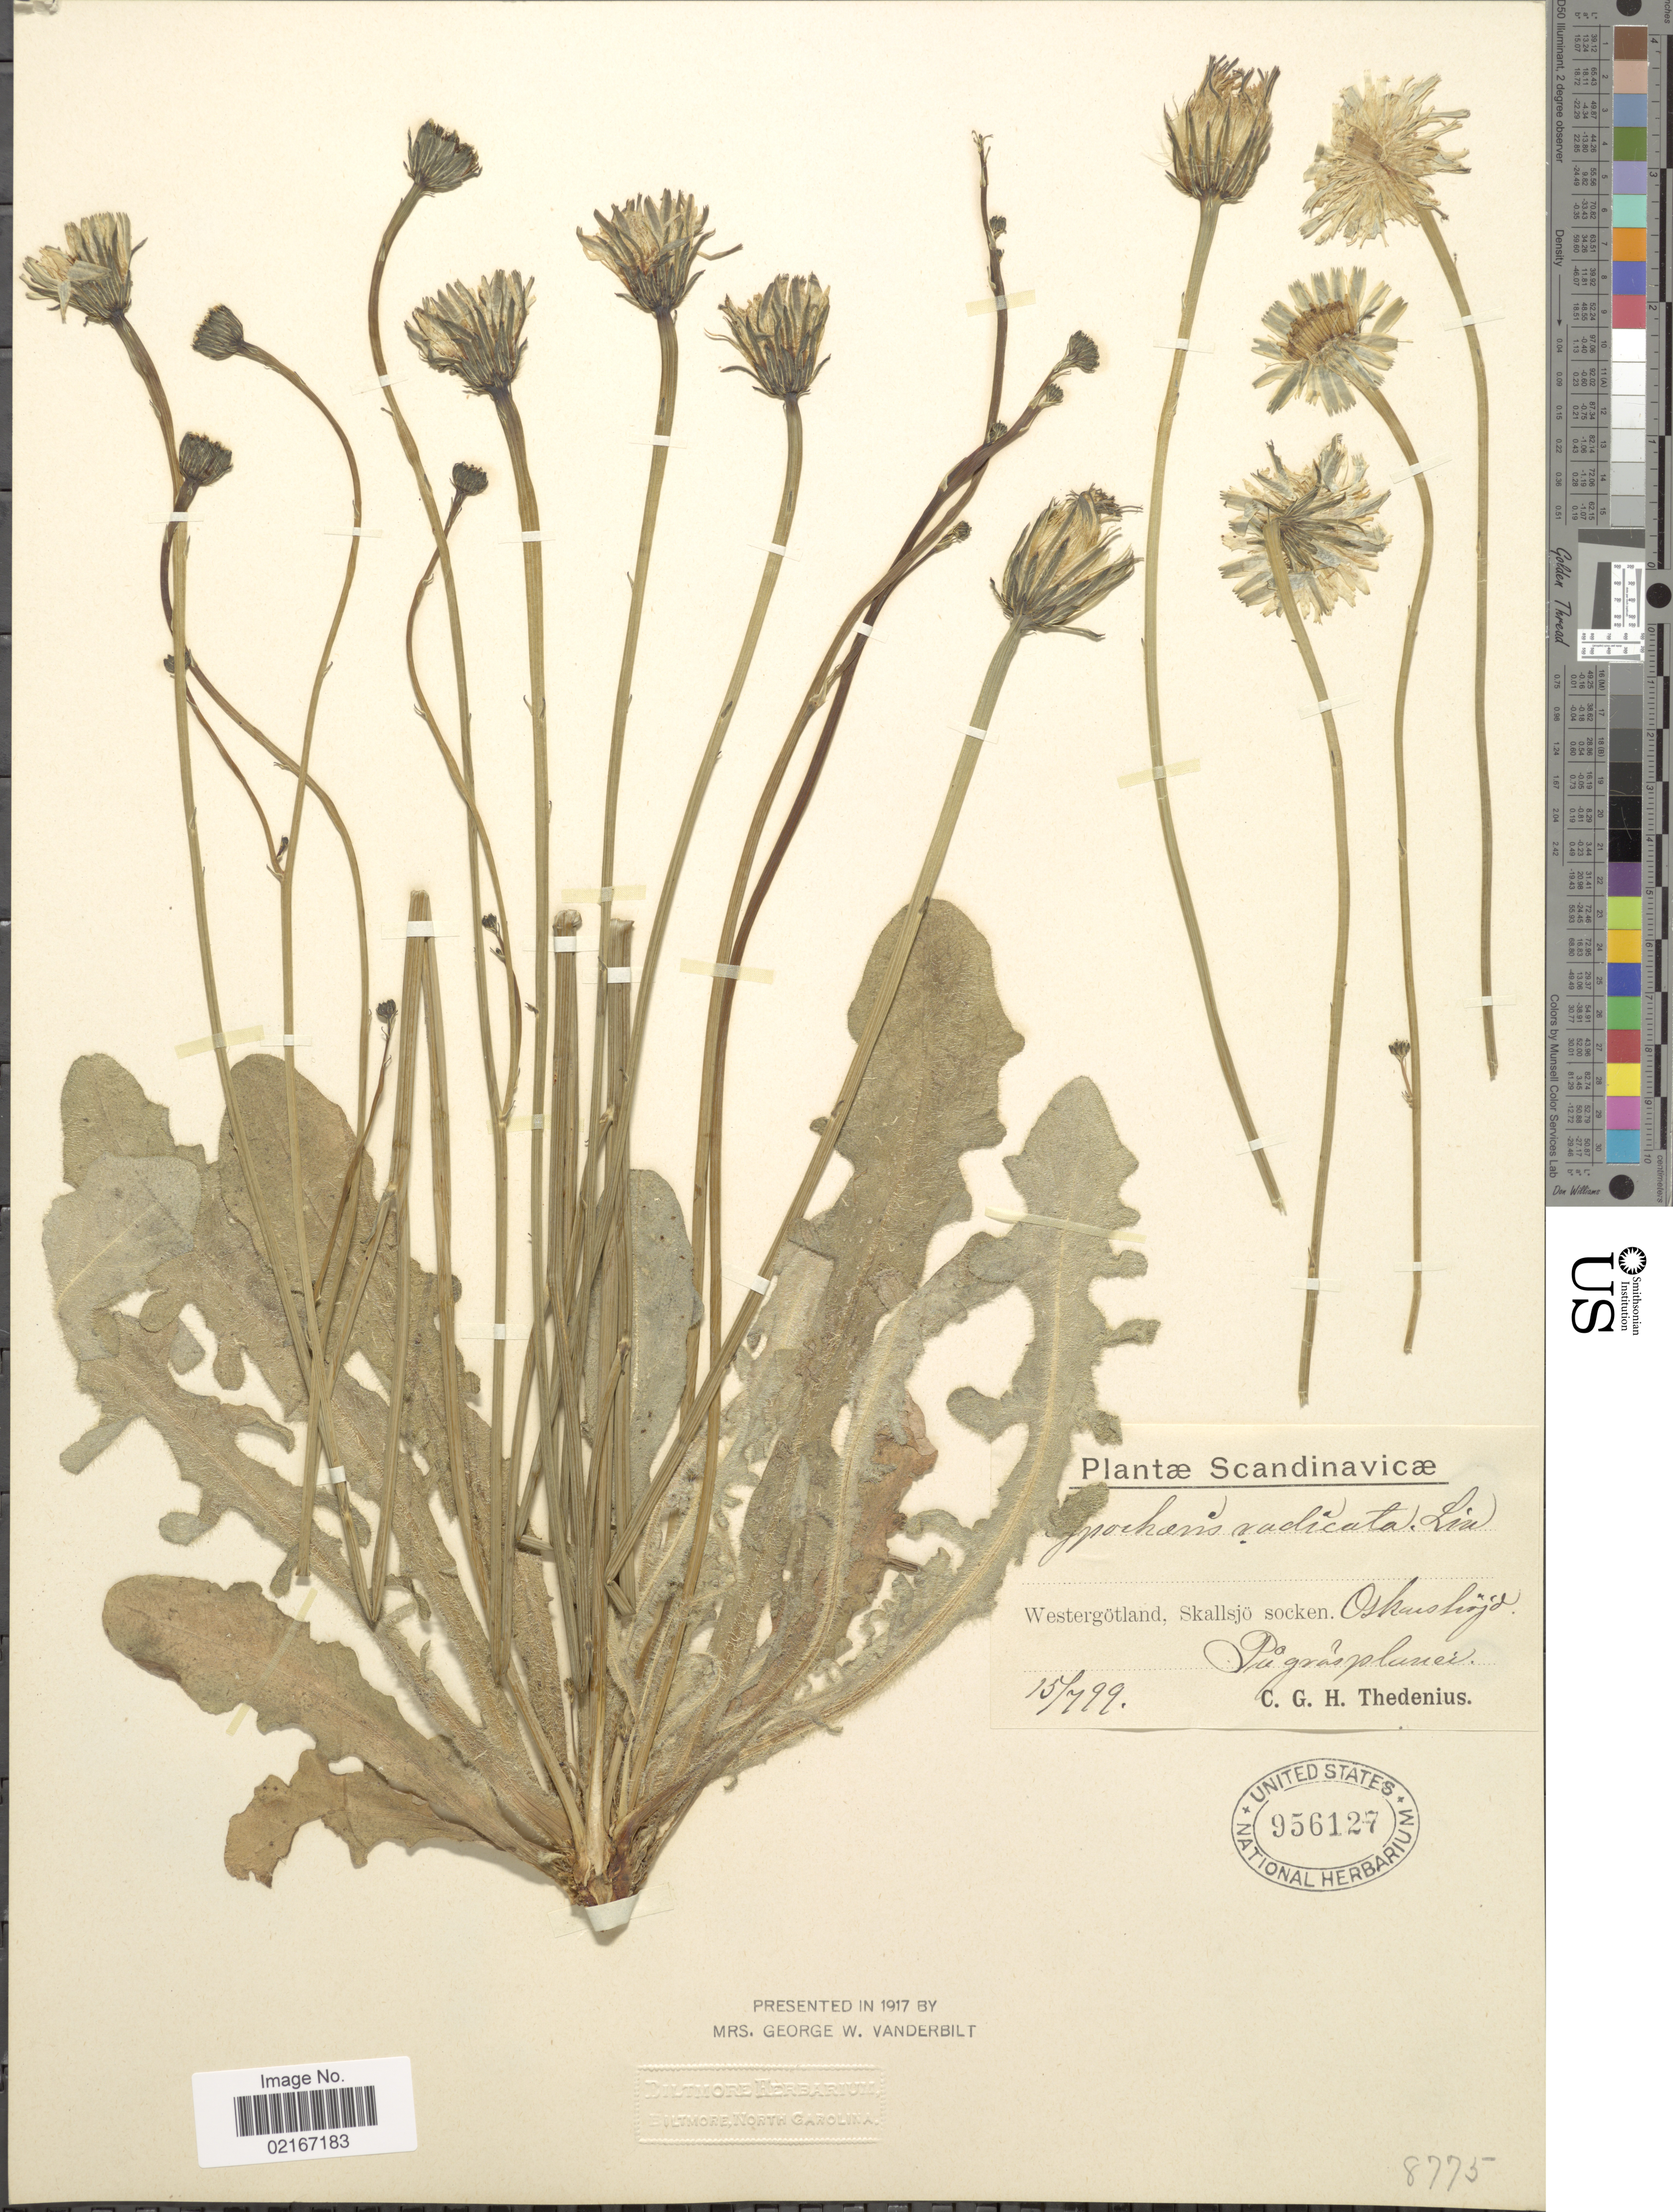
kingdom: Plantae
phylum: Tracheophyta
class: Magnoliopsida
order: Asterales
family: Asteraceae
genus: Hypochaeris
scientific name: Hypochaeris radicata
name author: L.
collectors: C. Thedenius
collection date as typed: Transcribed d/m/y: 15/7/99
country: Sweden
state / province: Västra Götaland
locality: Scandinavicae, Westergotland, Skallsjo socken, Oskarshojd [ = Oscarshöjd].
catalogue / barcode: US 956127